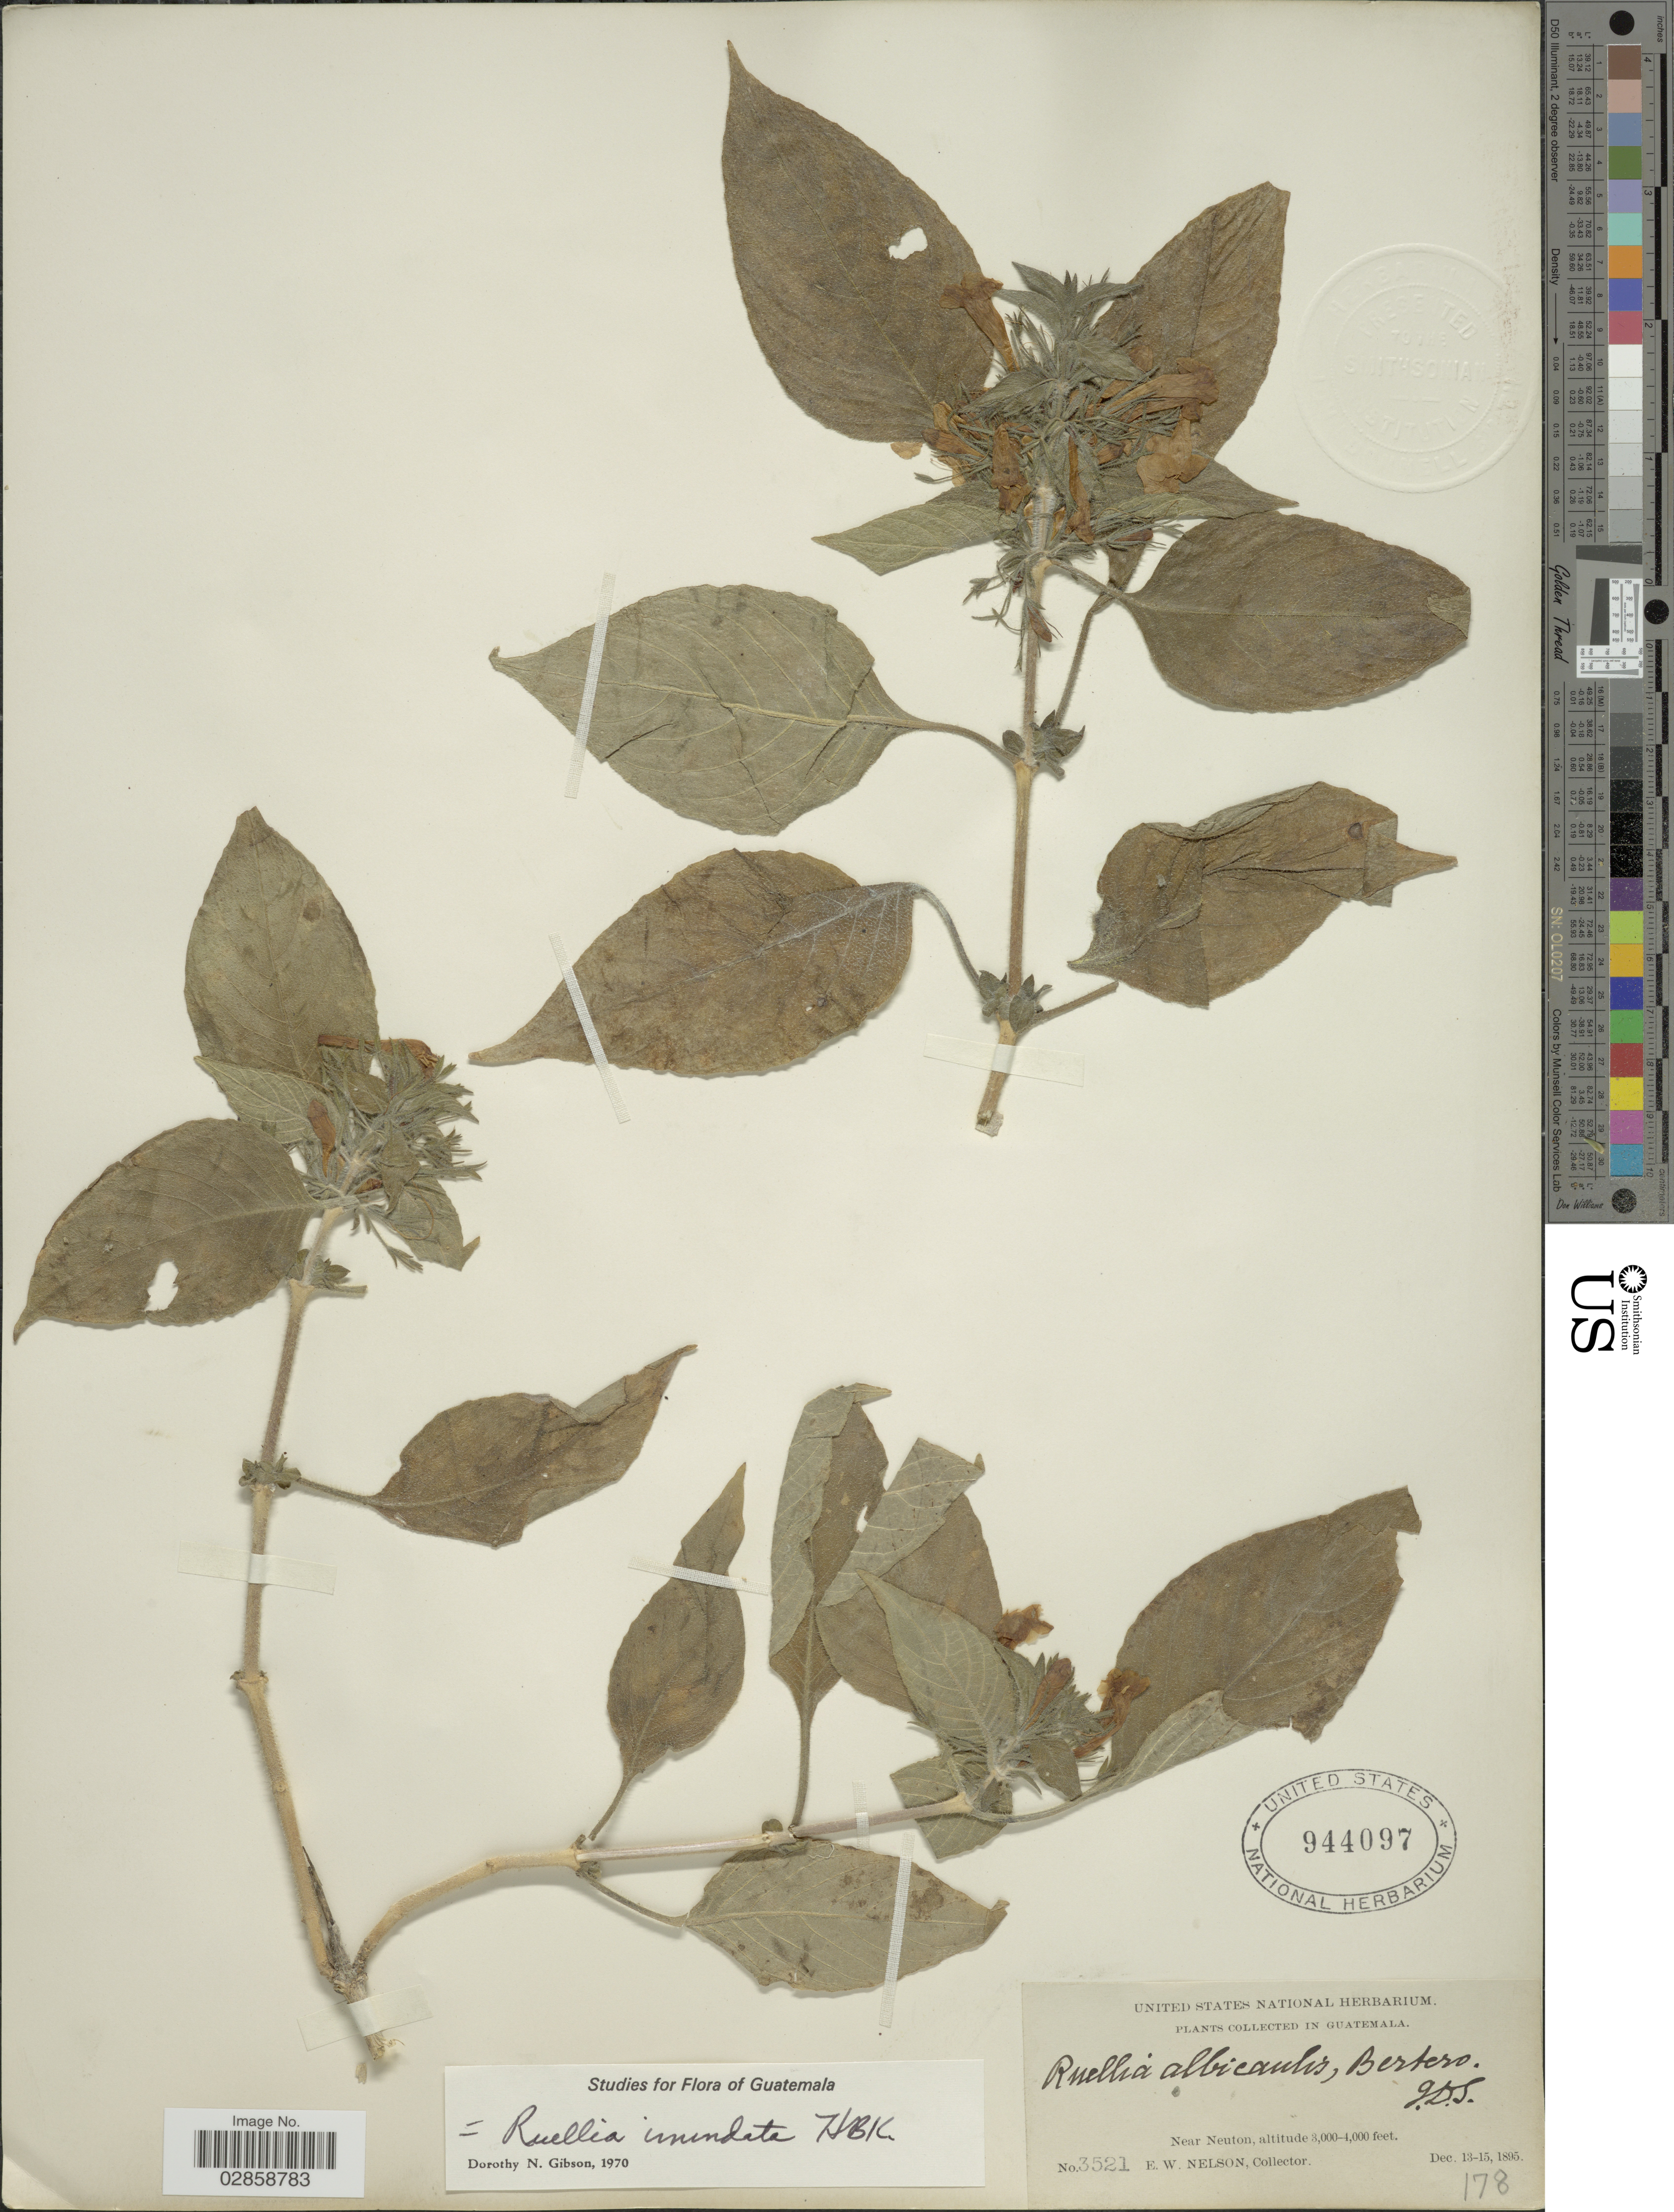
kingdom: Plantae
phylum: Tracheophyta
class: Magnoliopsida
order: Lamiales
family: Acanthaceae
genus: Ruellia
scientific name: Ruellia inundata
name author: Kunth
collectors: E. W. Nelson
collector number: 3521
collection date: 1895-12-13/1895-12-15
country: Guatemala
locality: Near Neuton.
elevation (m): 914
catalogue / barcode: US 944097